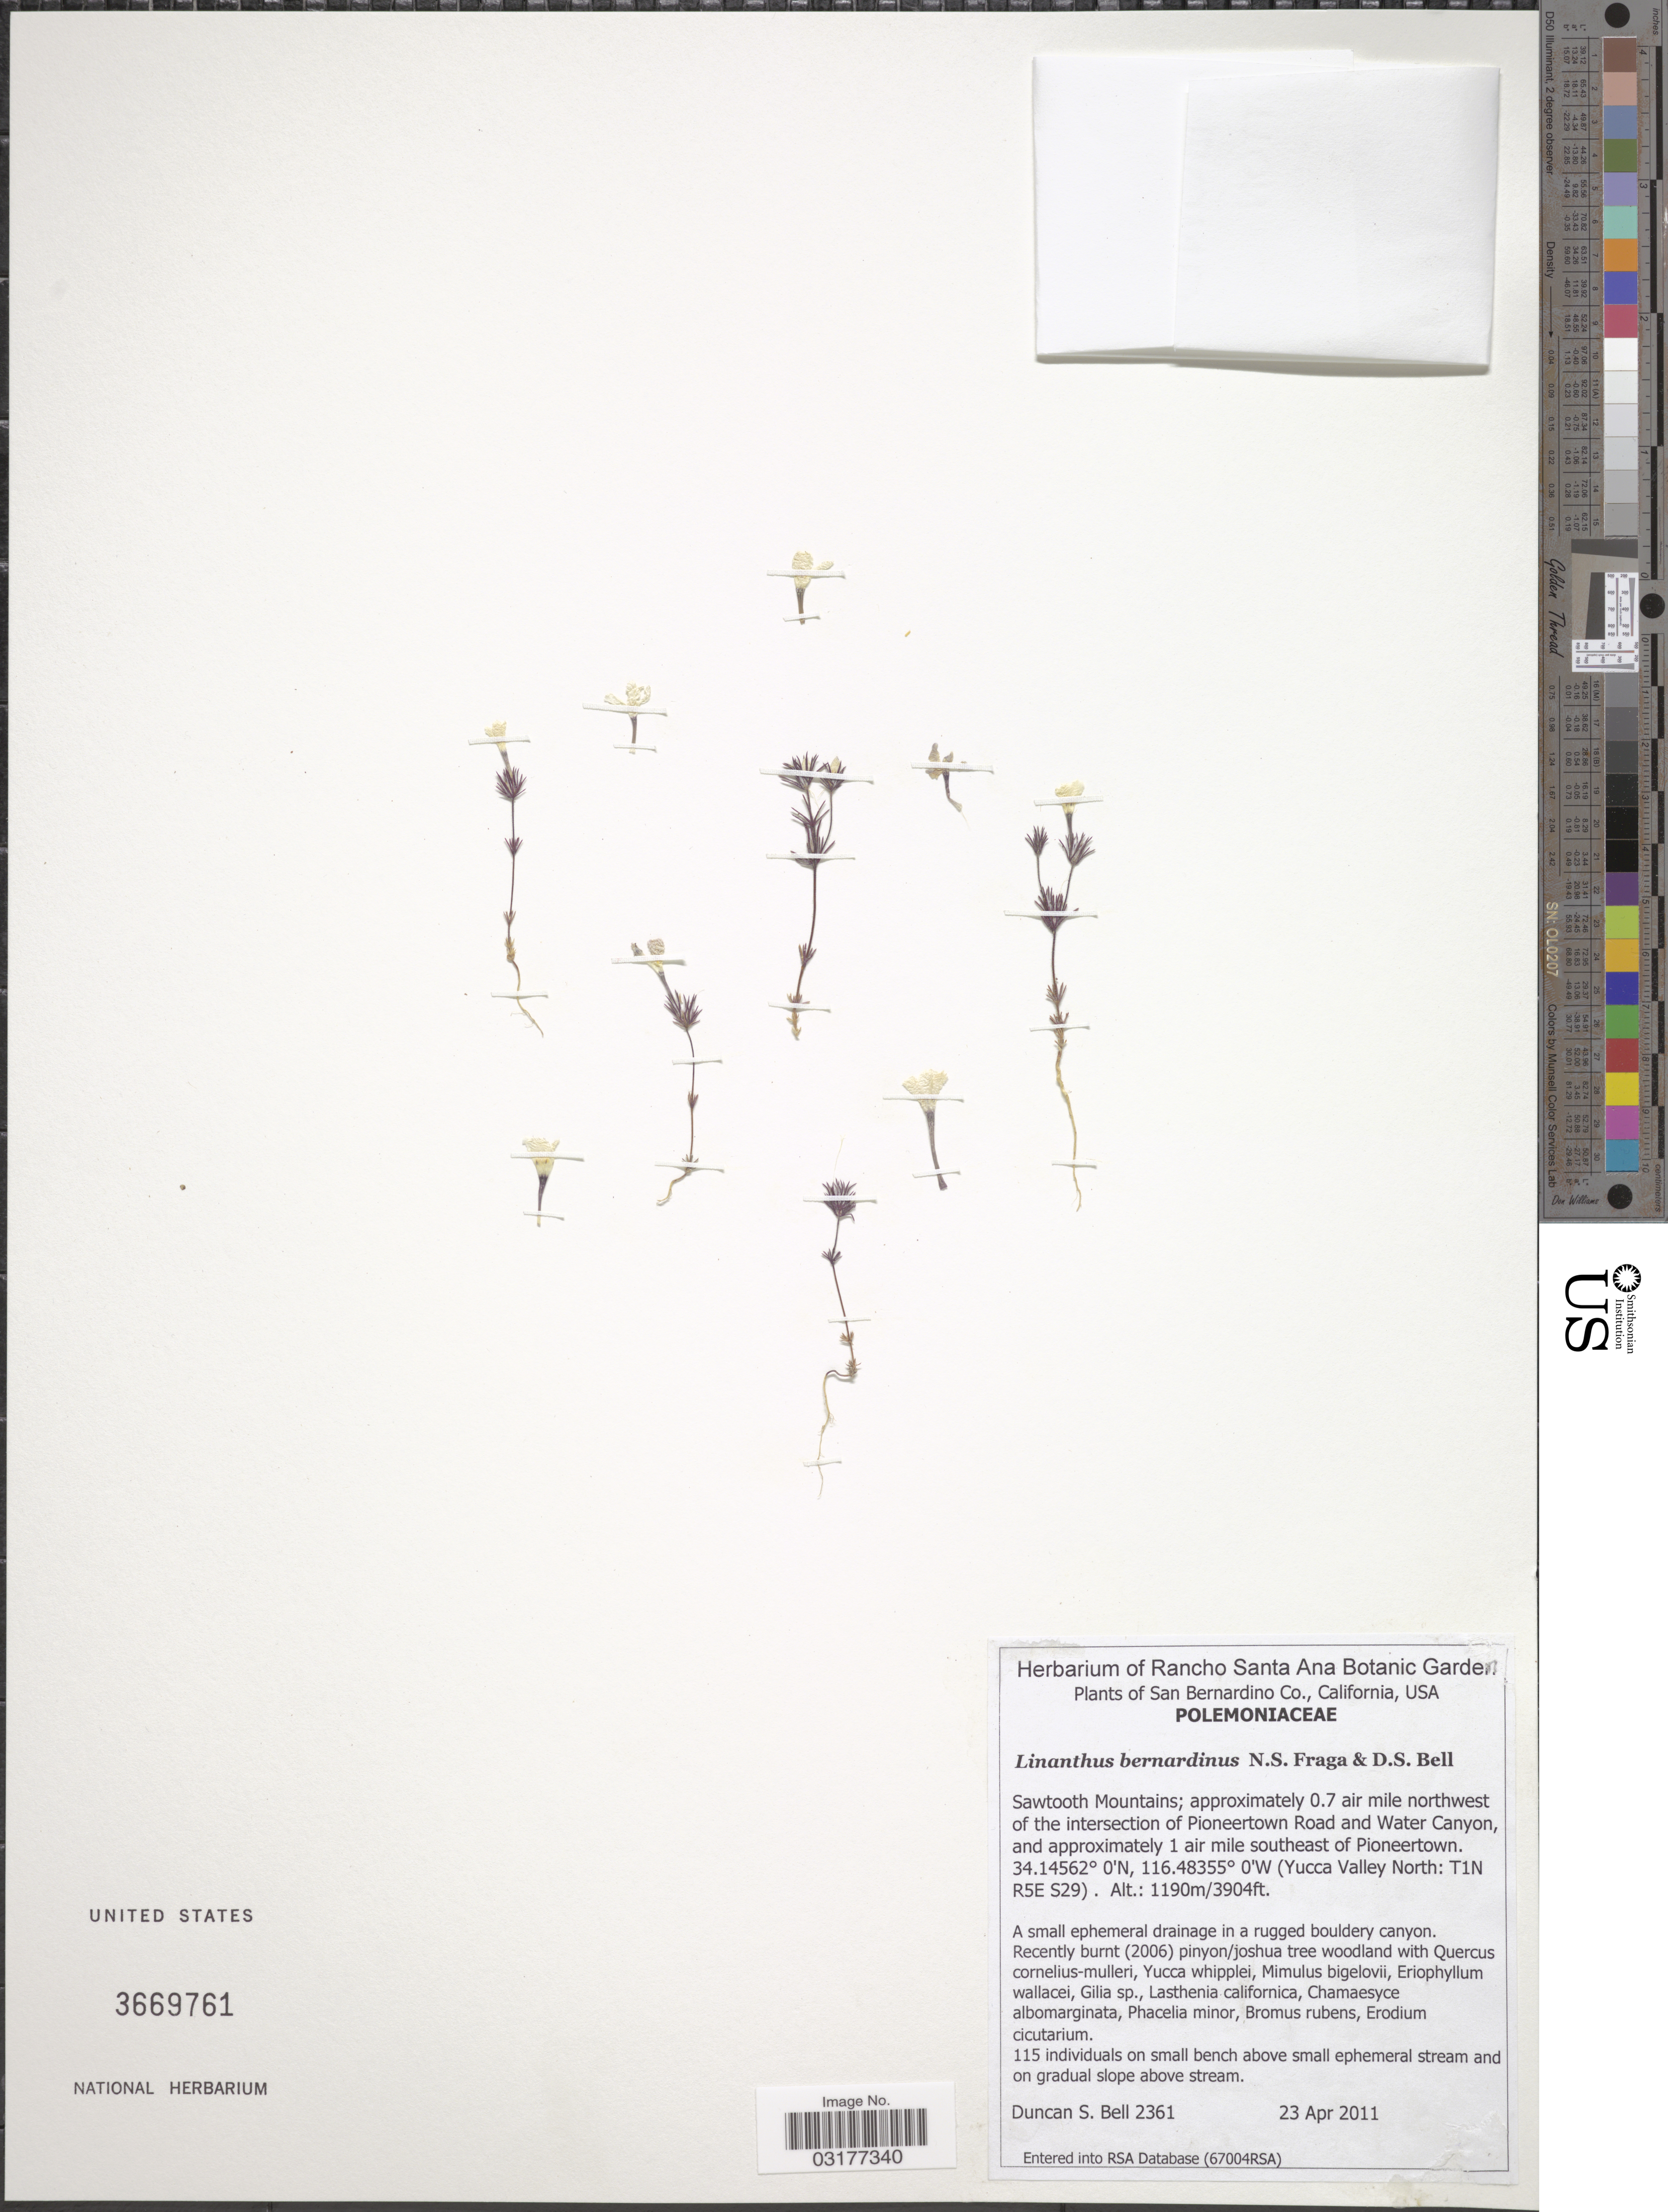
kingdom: Plantae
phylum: Tracheophyta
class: Magnoliopsida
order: Ericales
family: Polemoniaceae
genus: Linanthus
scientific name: Linanthus bernardinus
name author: N.S. Fraga & D.S. Bell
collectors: D. S. Bell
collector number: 2361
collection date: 2011-04-23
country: United States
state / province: California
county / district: San Bernardino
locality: San Bernardino Co. Sawtooth Mountains; approximately 0.7 air mile northwest of the intersection of Pioneertown Road and Water Canyon, and approximately 1 air mile southeast of Pioneertown. (Yucca Valley North: T1N R5E S29).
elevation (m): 1190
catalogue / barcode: US 3669761